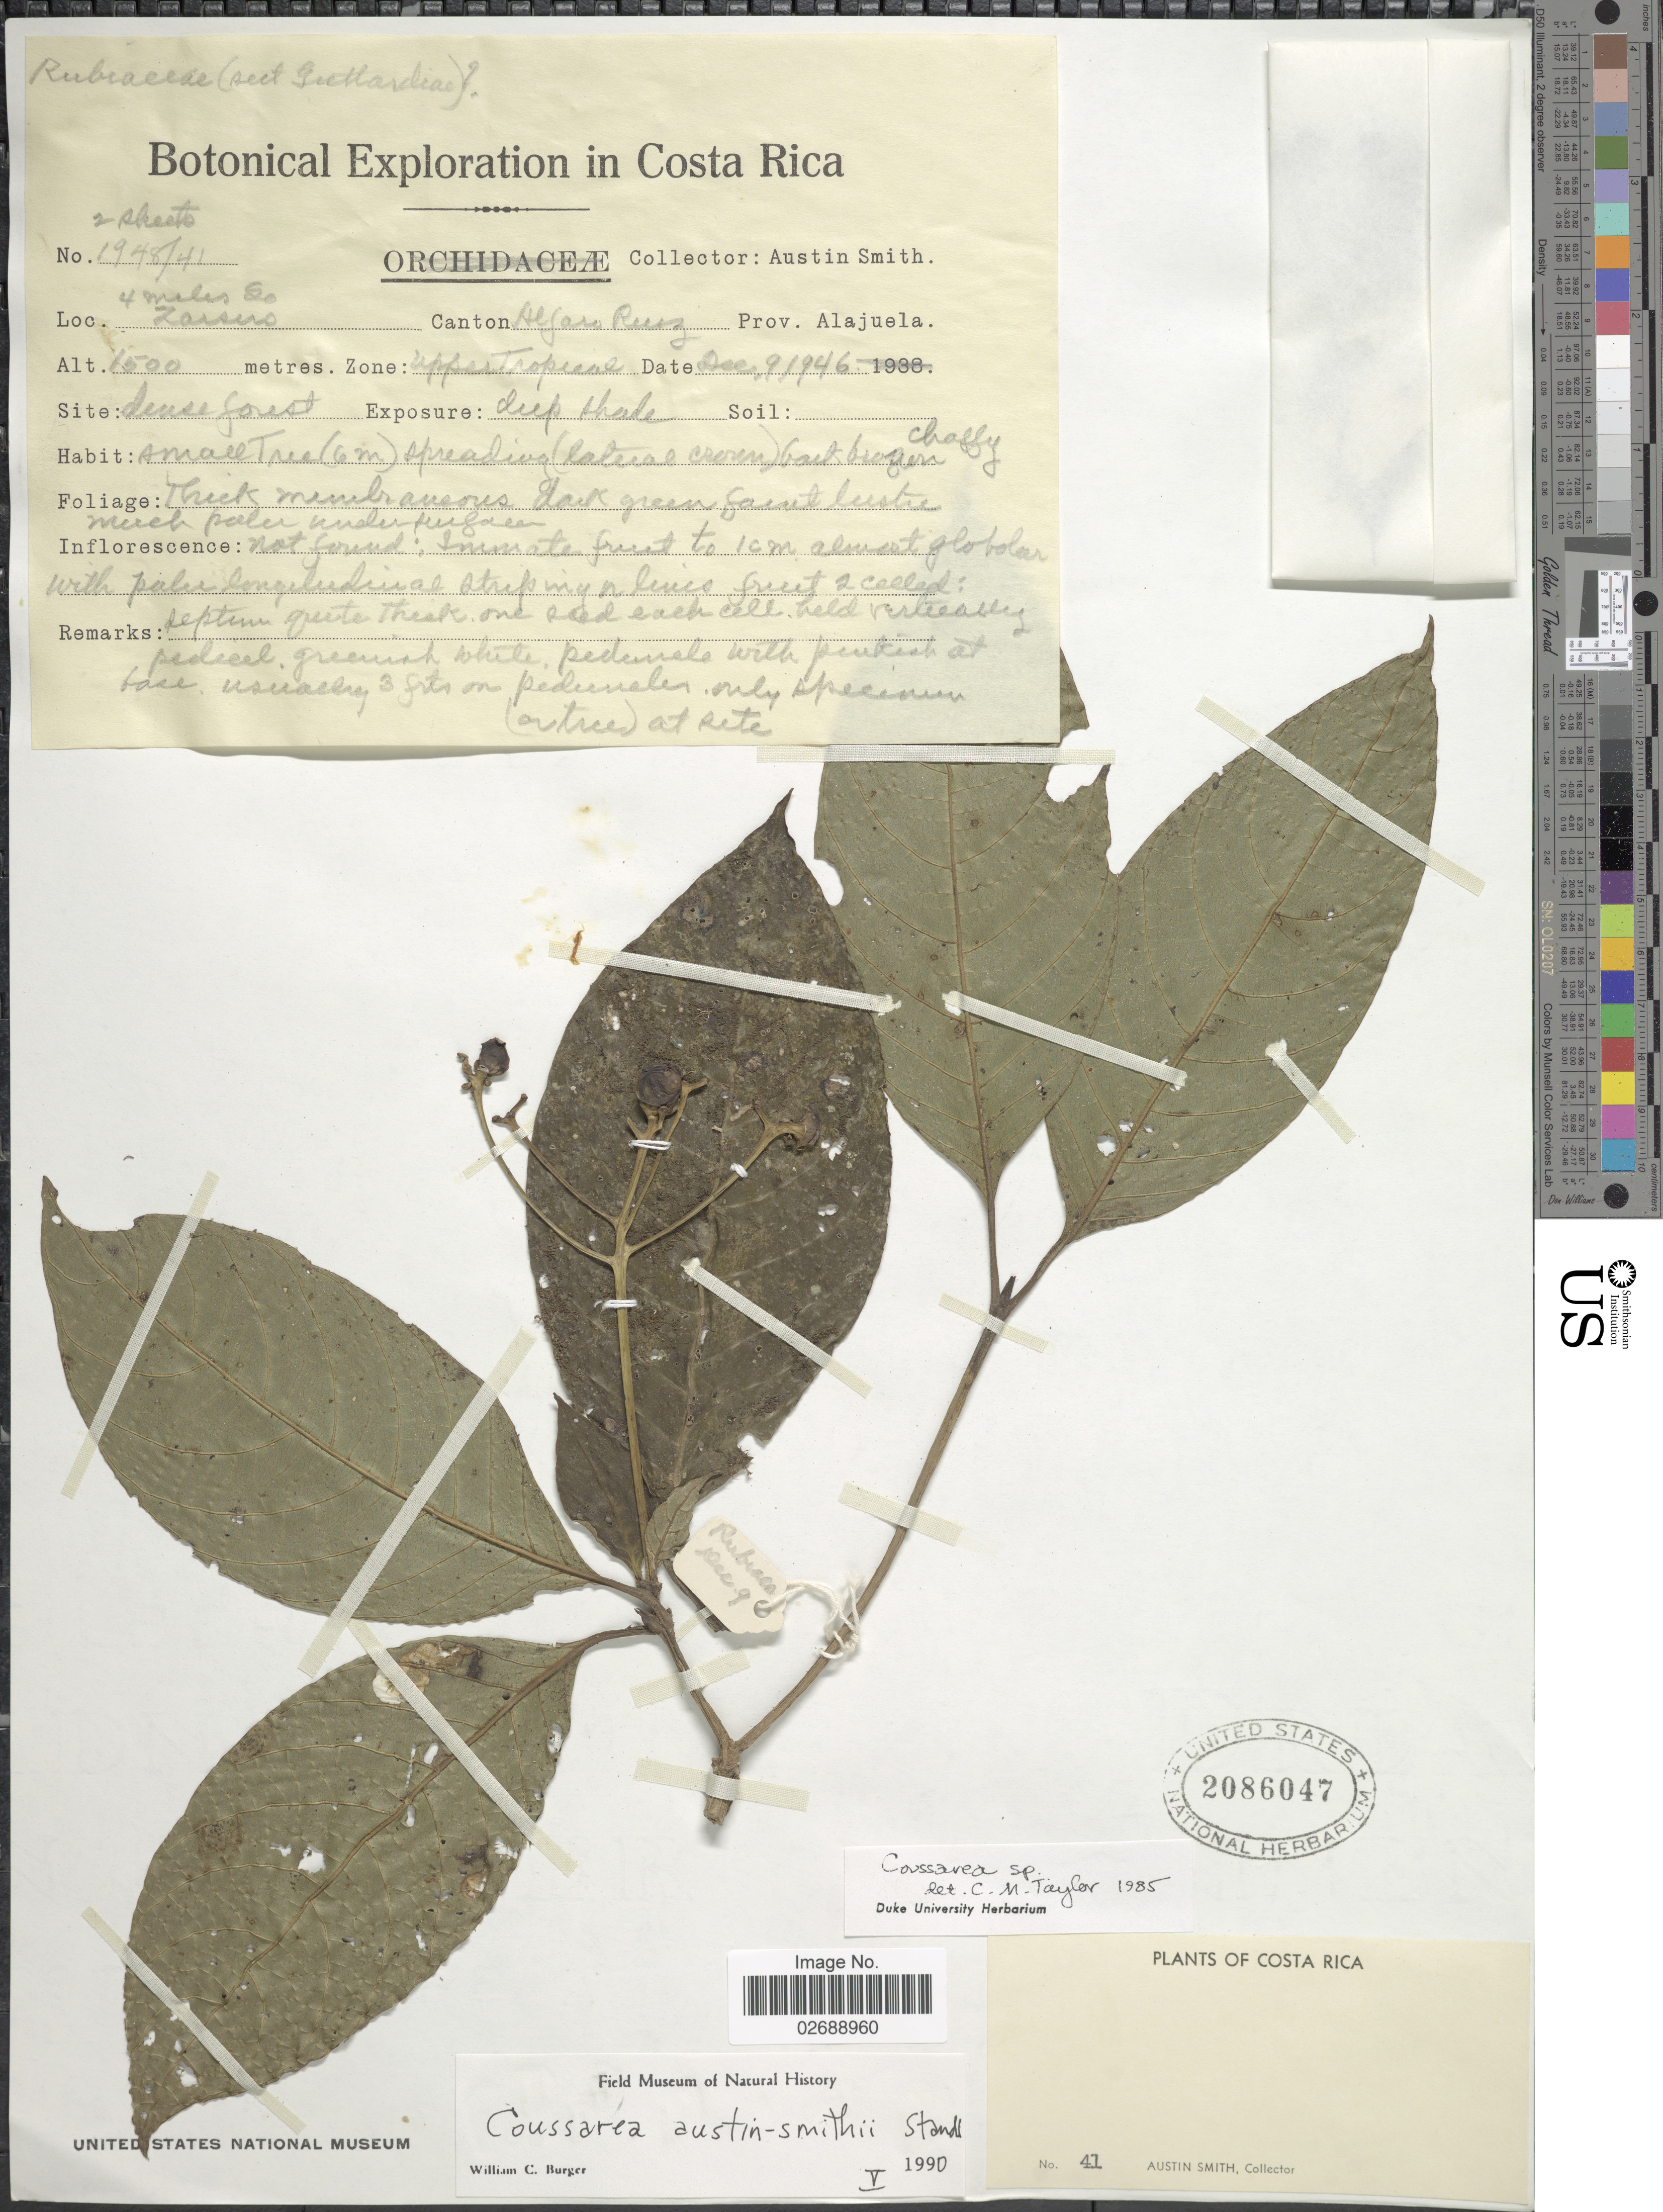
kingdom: Plantae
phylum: Tracheophyta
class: Magnoliopsida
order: Gentianales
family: Rubiaceae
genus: Coussarea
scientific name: Coussarea austin-smithii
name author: Standl.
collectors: Aust P. Smith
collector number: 41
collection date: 1946-12-09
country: Costa Rica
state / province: Alajuela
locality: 4 miles SE Zarcero Canton Alfaro Ruiz.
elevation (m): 1500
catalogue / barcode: US 2086047